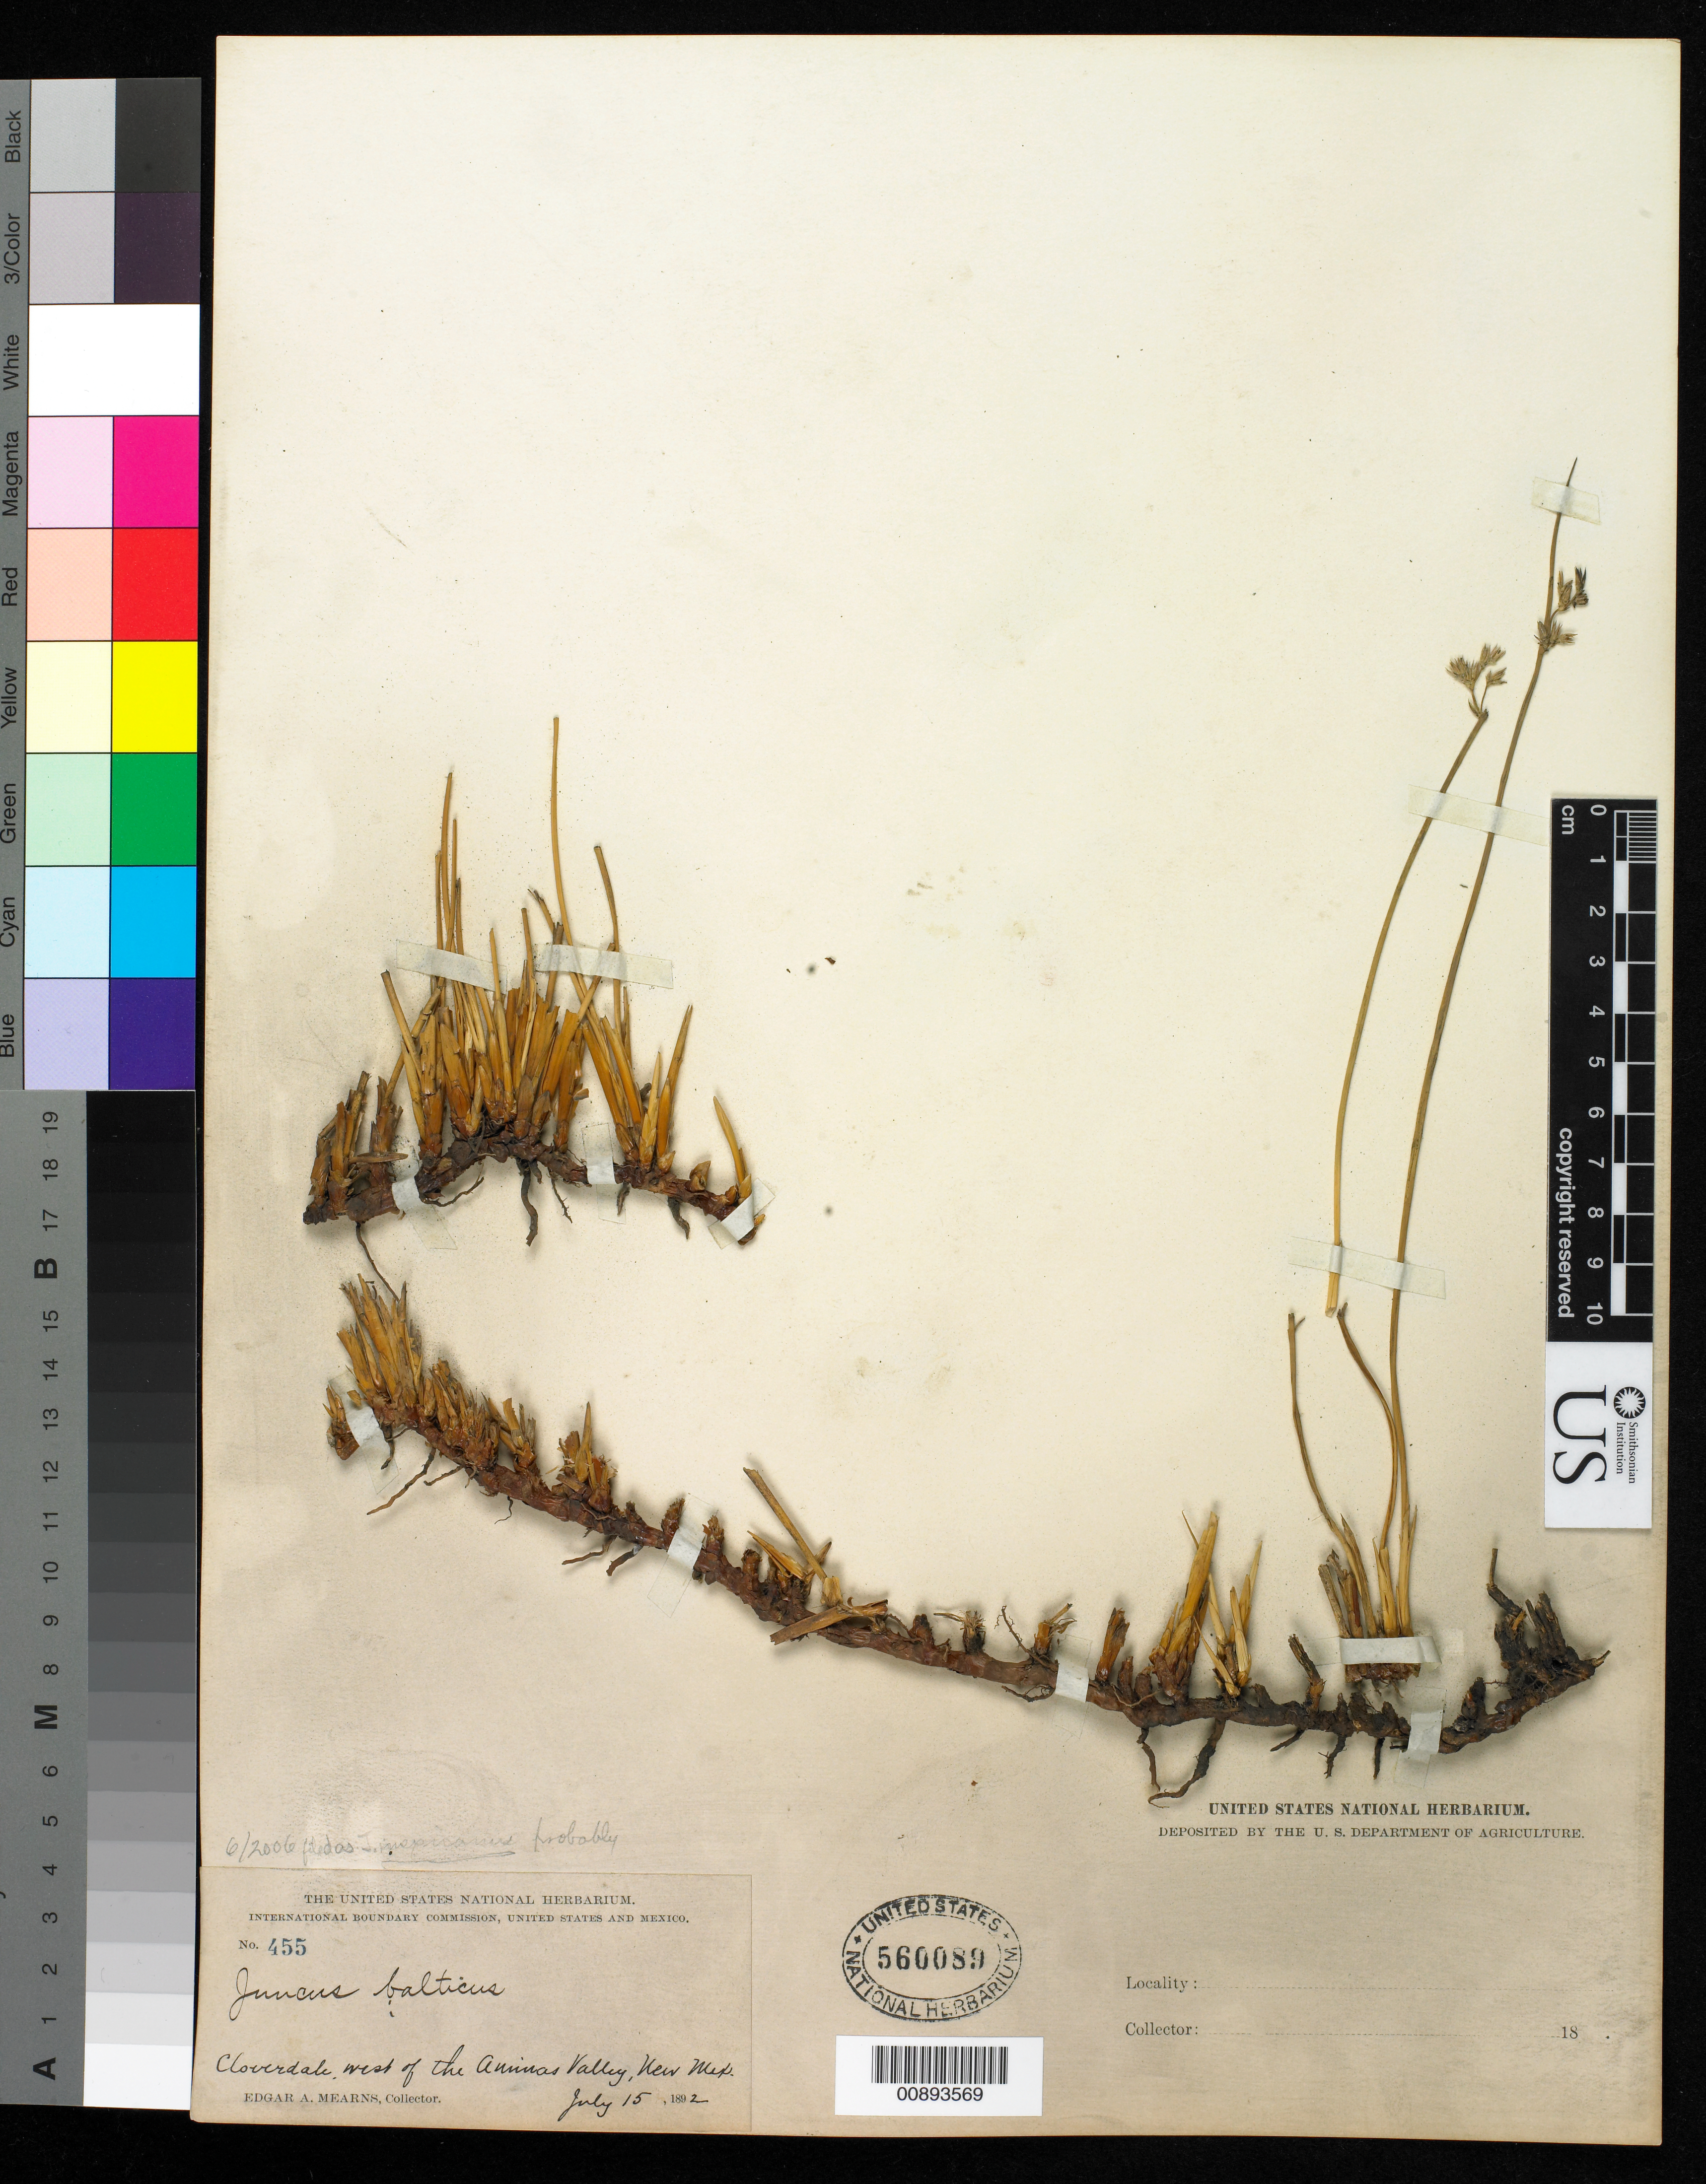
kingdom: Plantae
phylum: Tracheophyta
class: Liliopsida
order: Poales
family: Juncaceae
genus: Juncus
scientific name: Juncus mexicanus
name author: Willd. ex Schult. & Schult. f.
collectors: E. A. Mearns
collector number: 455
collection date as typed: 15 Jul 1892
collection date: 1892-07-15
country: United States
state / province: New Mexico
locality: Cloverdale, west of the Animas Valley, New Mexico.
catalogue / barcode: US 560089